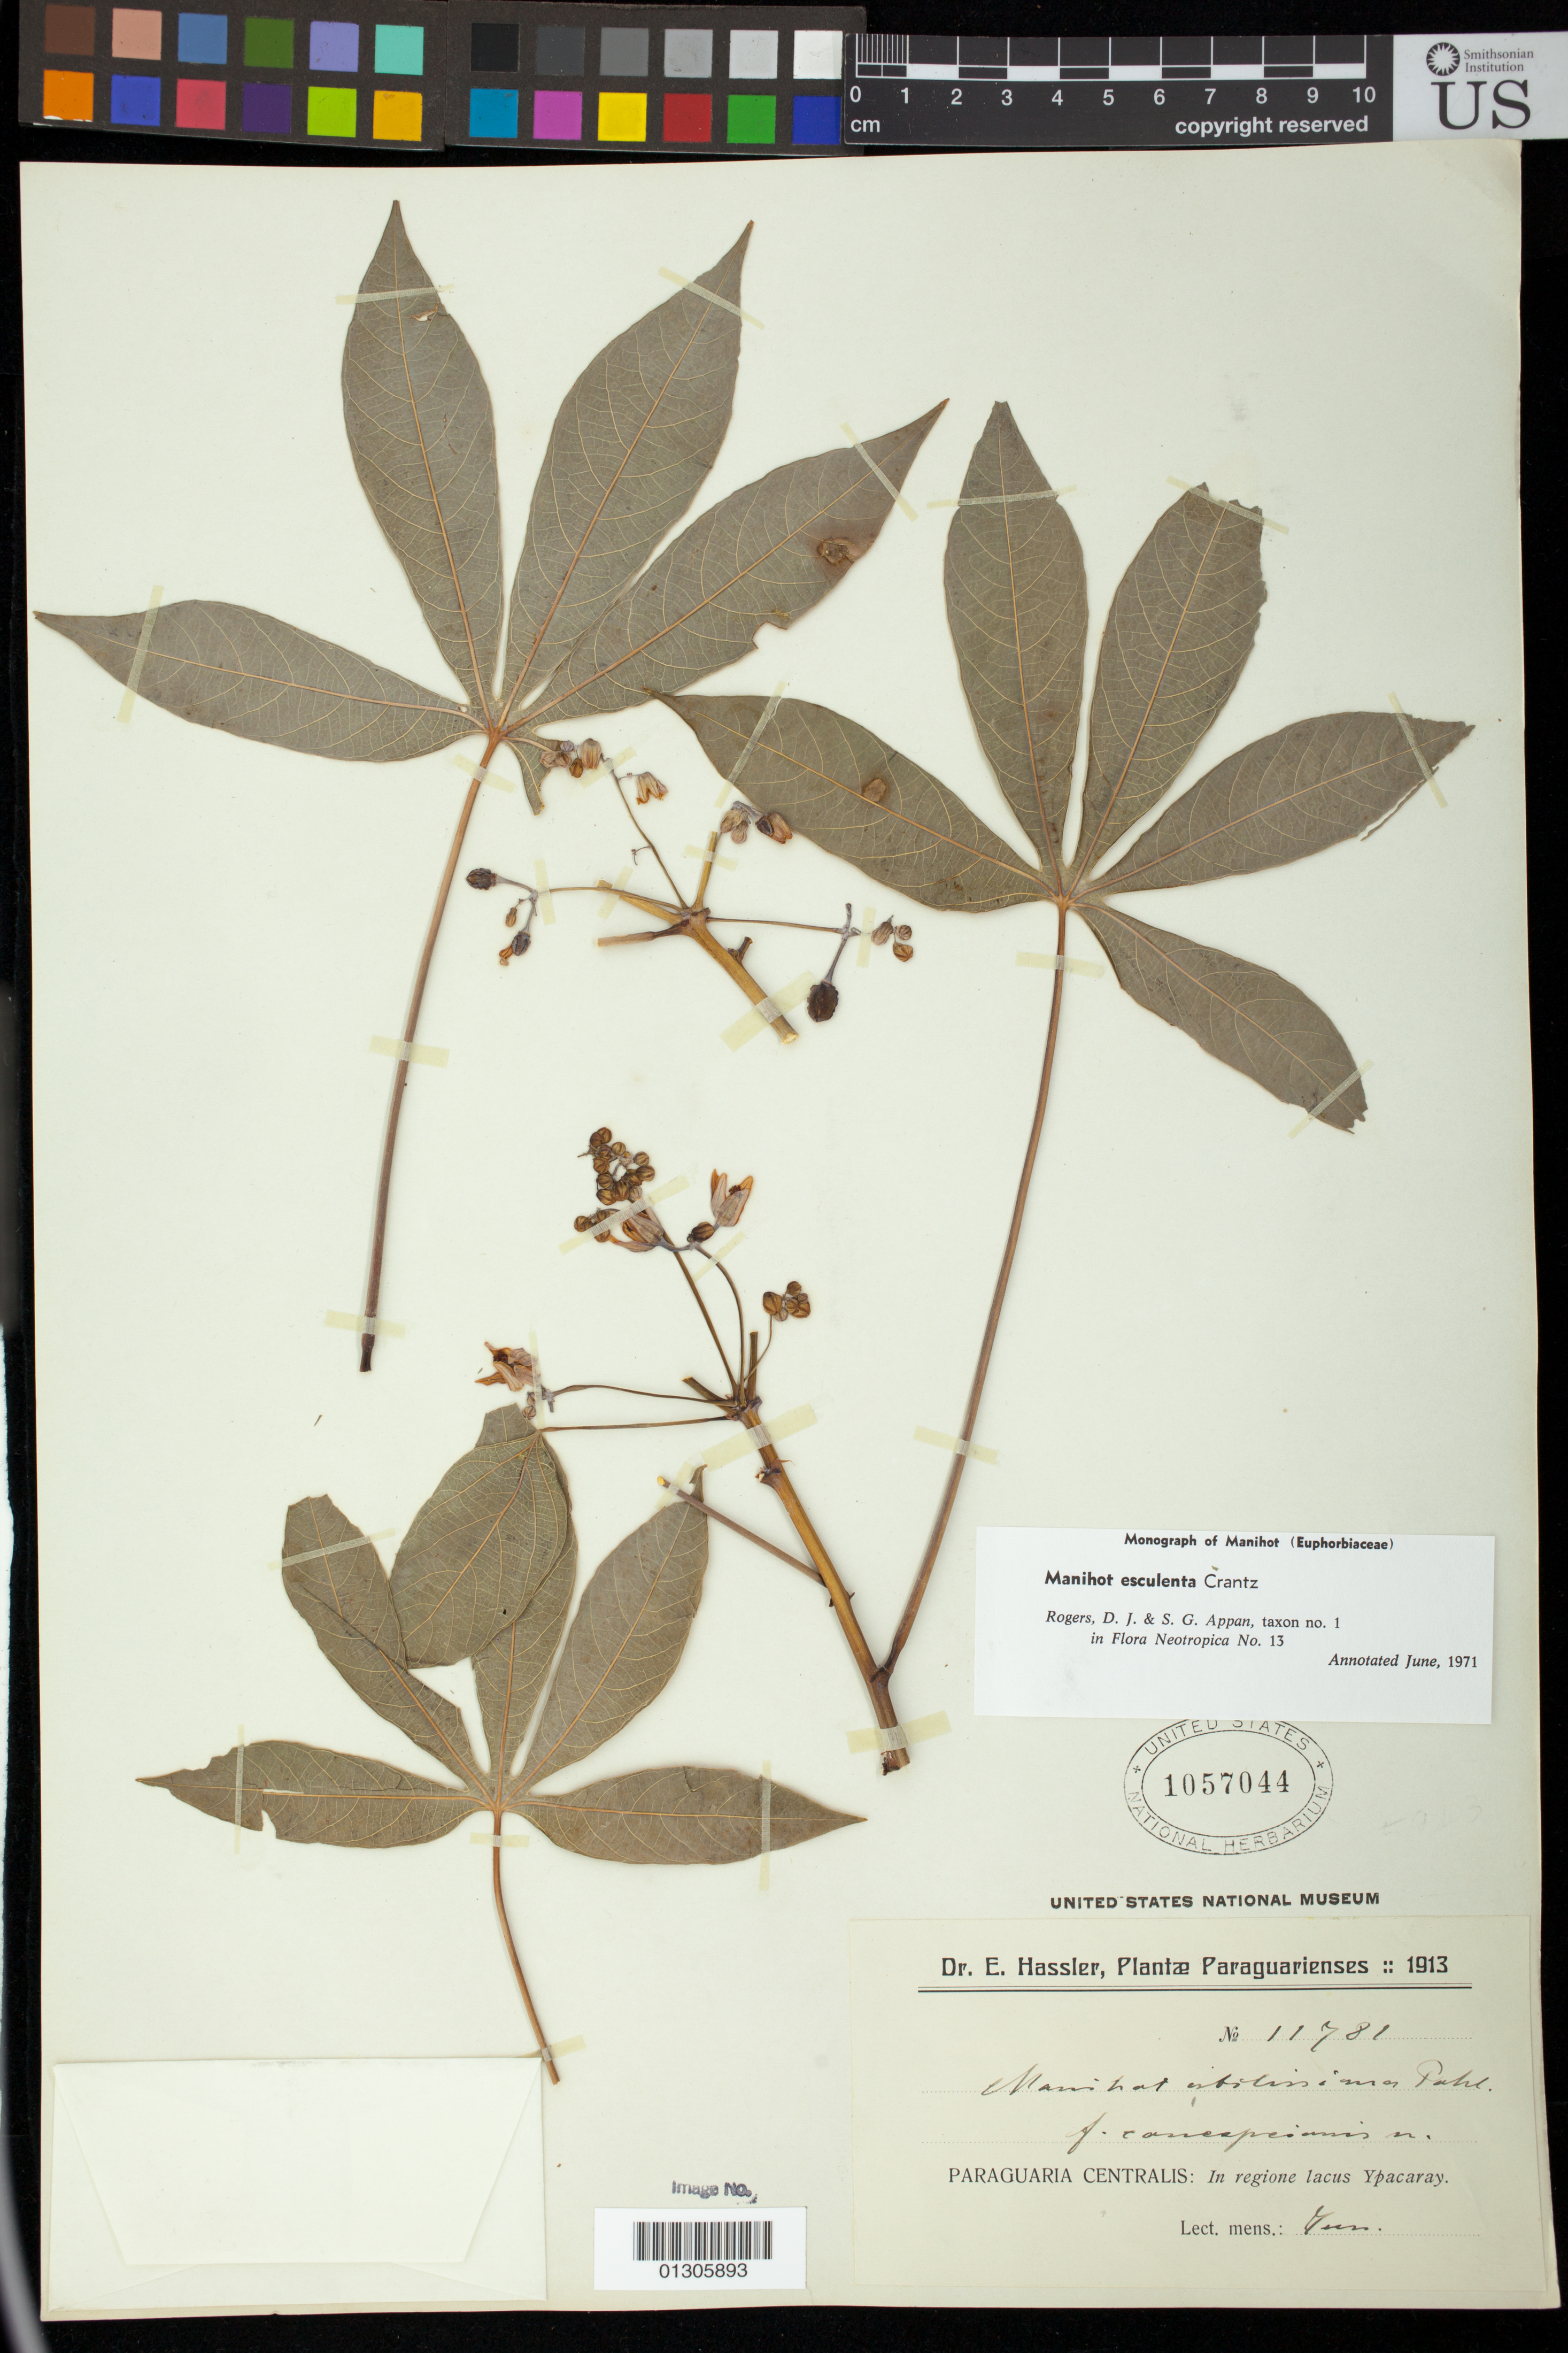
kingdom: Plantae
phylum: Tracheophyta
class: Magnoliopsida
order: Malpighiales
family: Euphorbiaceae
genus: Manihot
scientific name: Manihot esculenta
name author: Crantz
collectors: E. Hassler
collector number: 11781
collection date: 1905-03-27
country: Paraguay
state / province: Central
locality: In regione lacus [lakes region] Ypacaray [Ypacarai]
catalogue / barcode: US 1057044